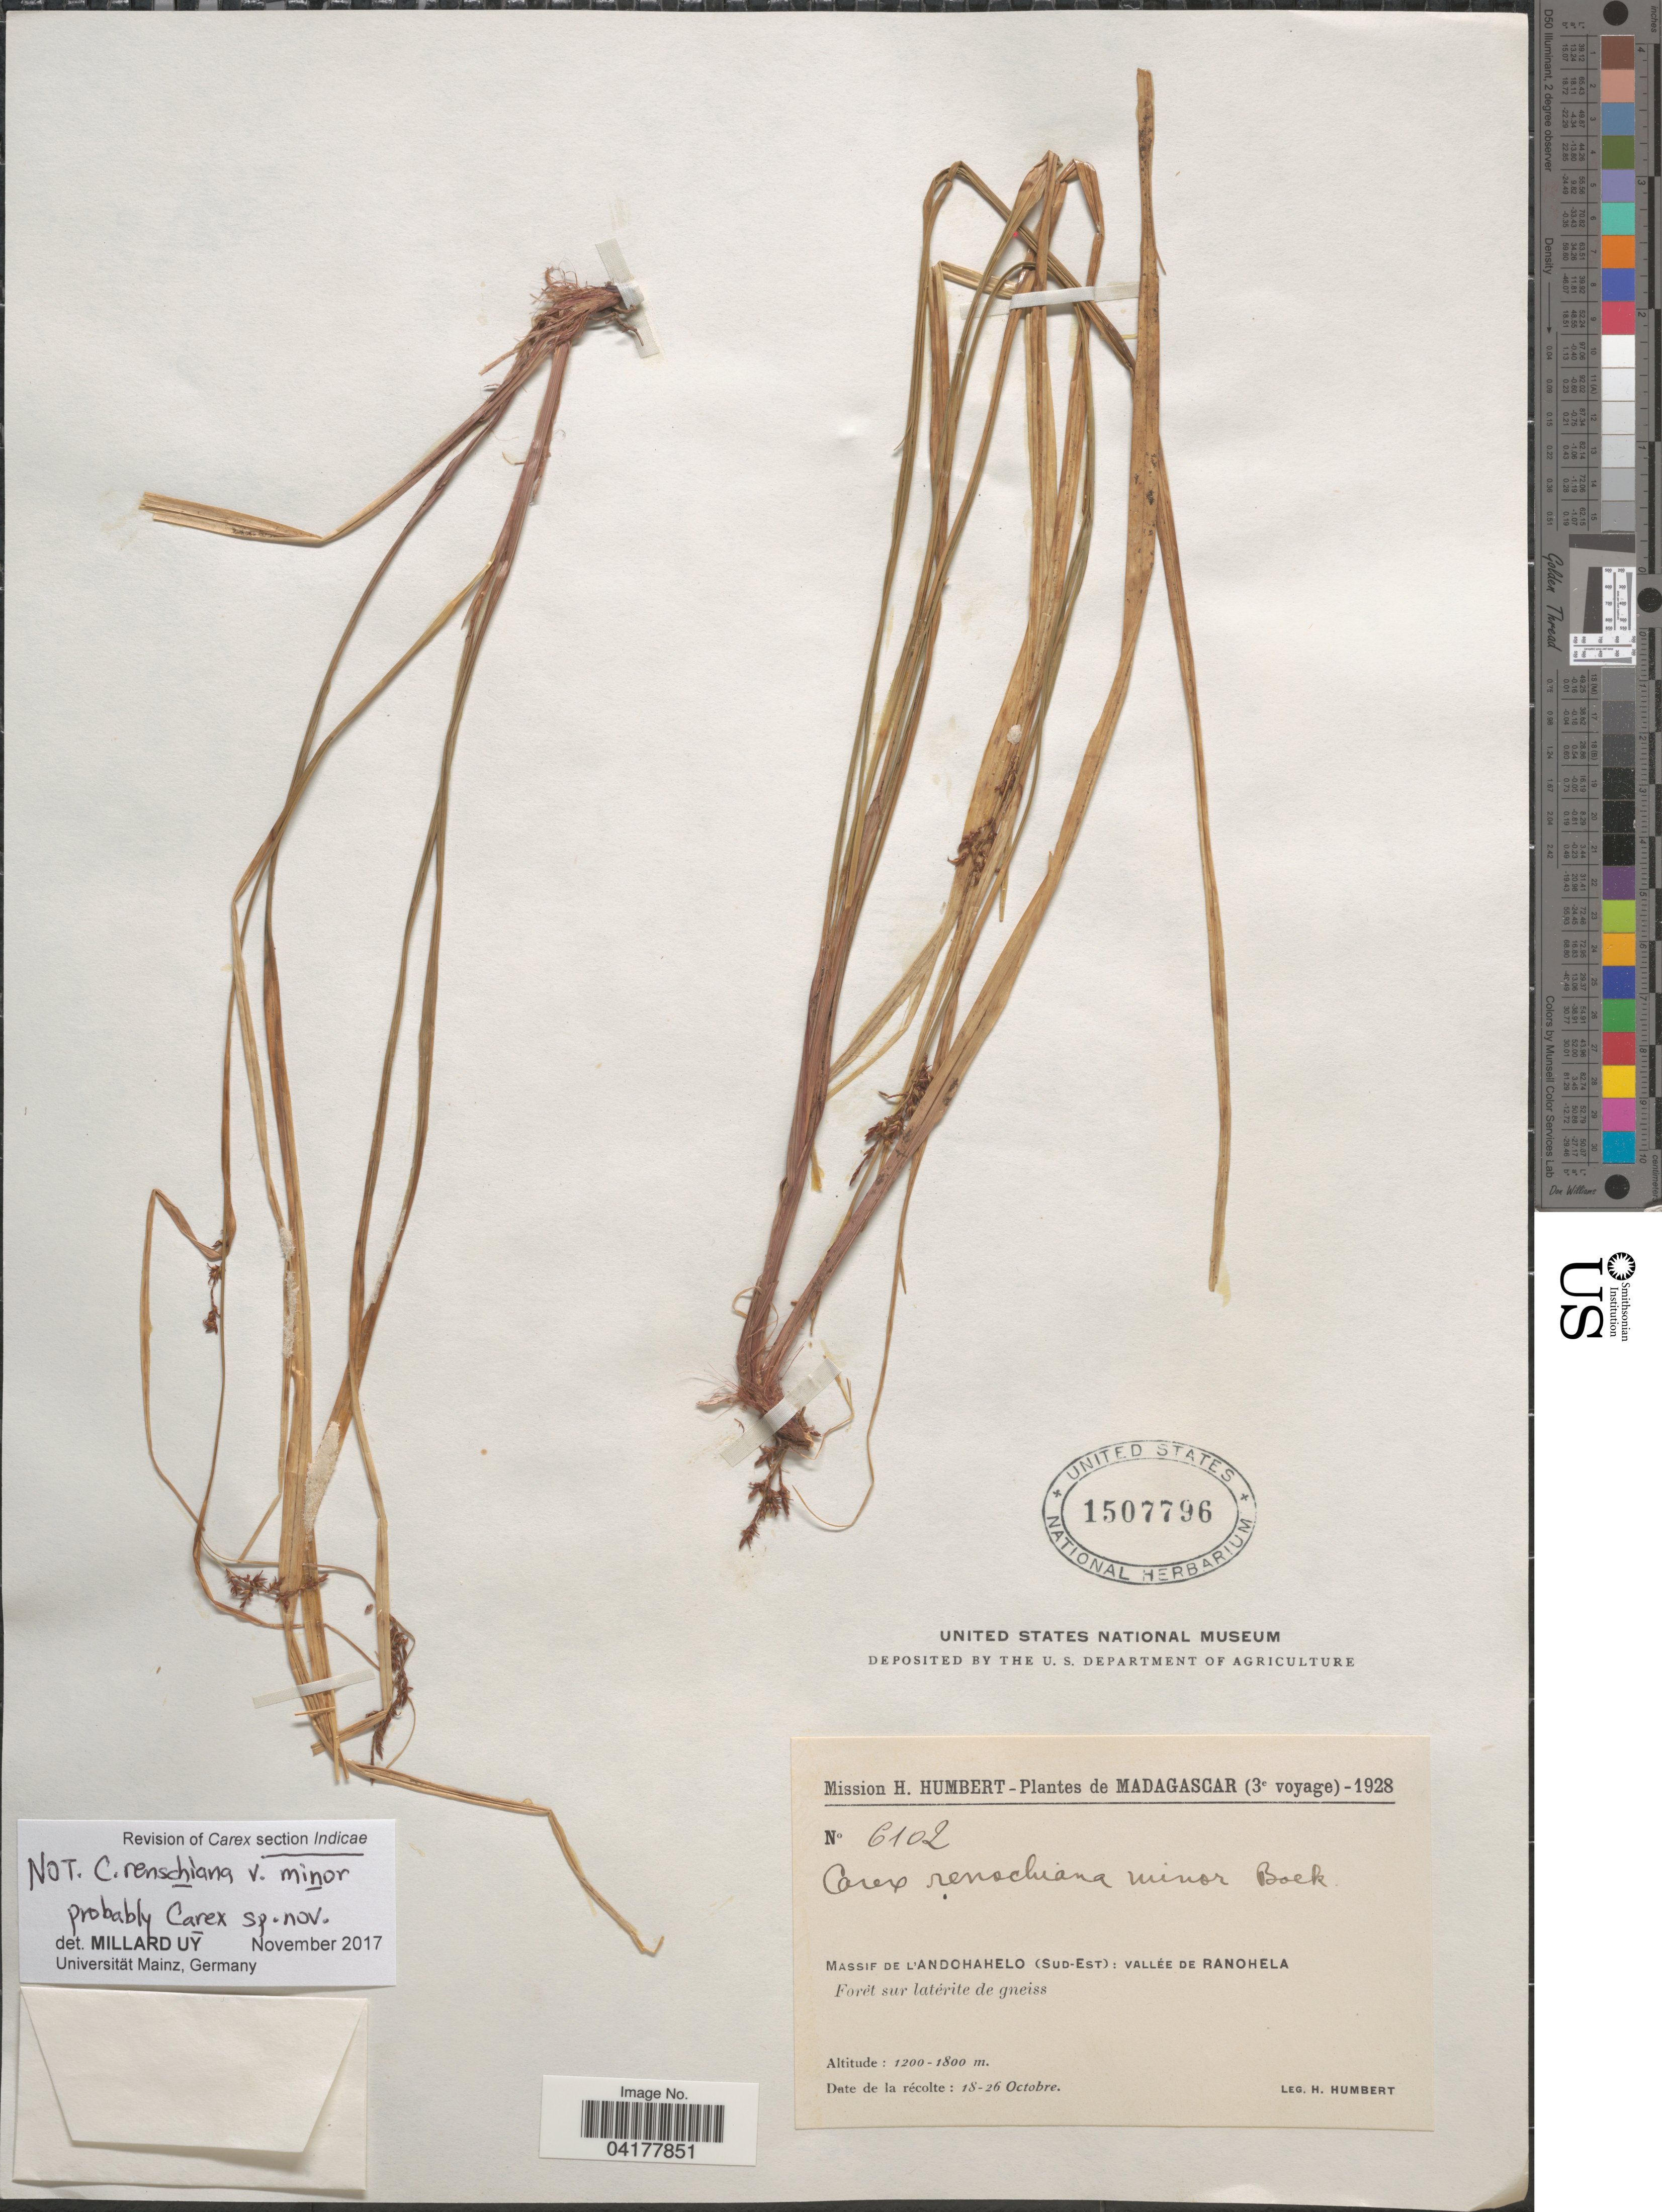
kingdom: Plantae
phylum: Tracheophyta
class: Liliopsida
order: Poales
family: Cyperaceae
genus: Carex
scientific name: Carex sp.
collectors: H. Humbert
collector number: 6102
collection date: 1928-10-18/1928-10-26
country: Madagascar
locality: (3e voyage) - 1928. Massif de l'Andohahelo (Sud-Est) : Vallée de Ranohela.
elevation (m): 1200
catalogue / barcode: US 1507796